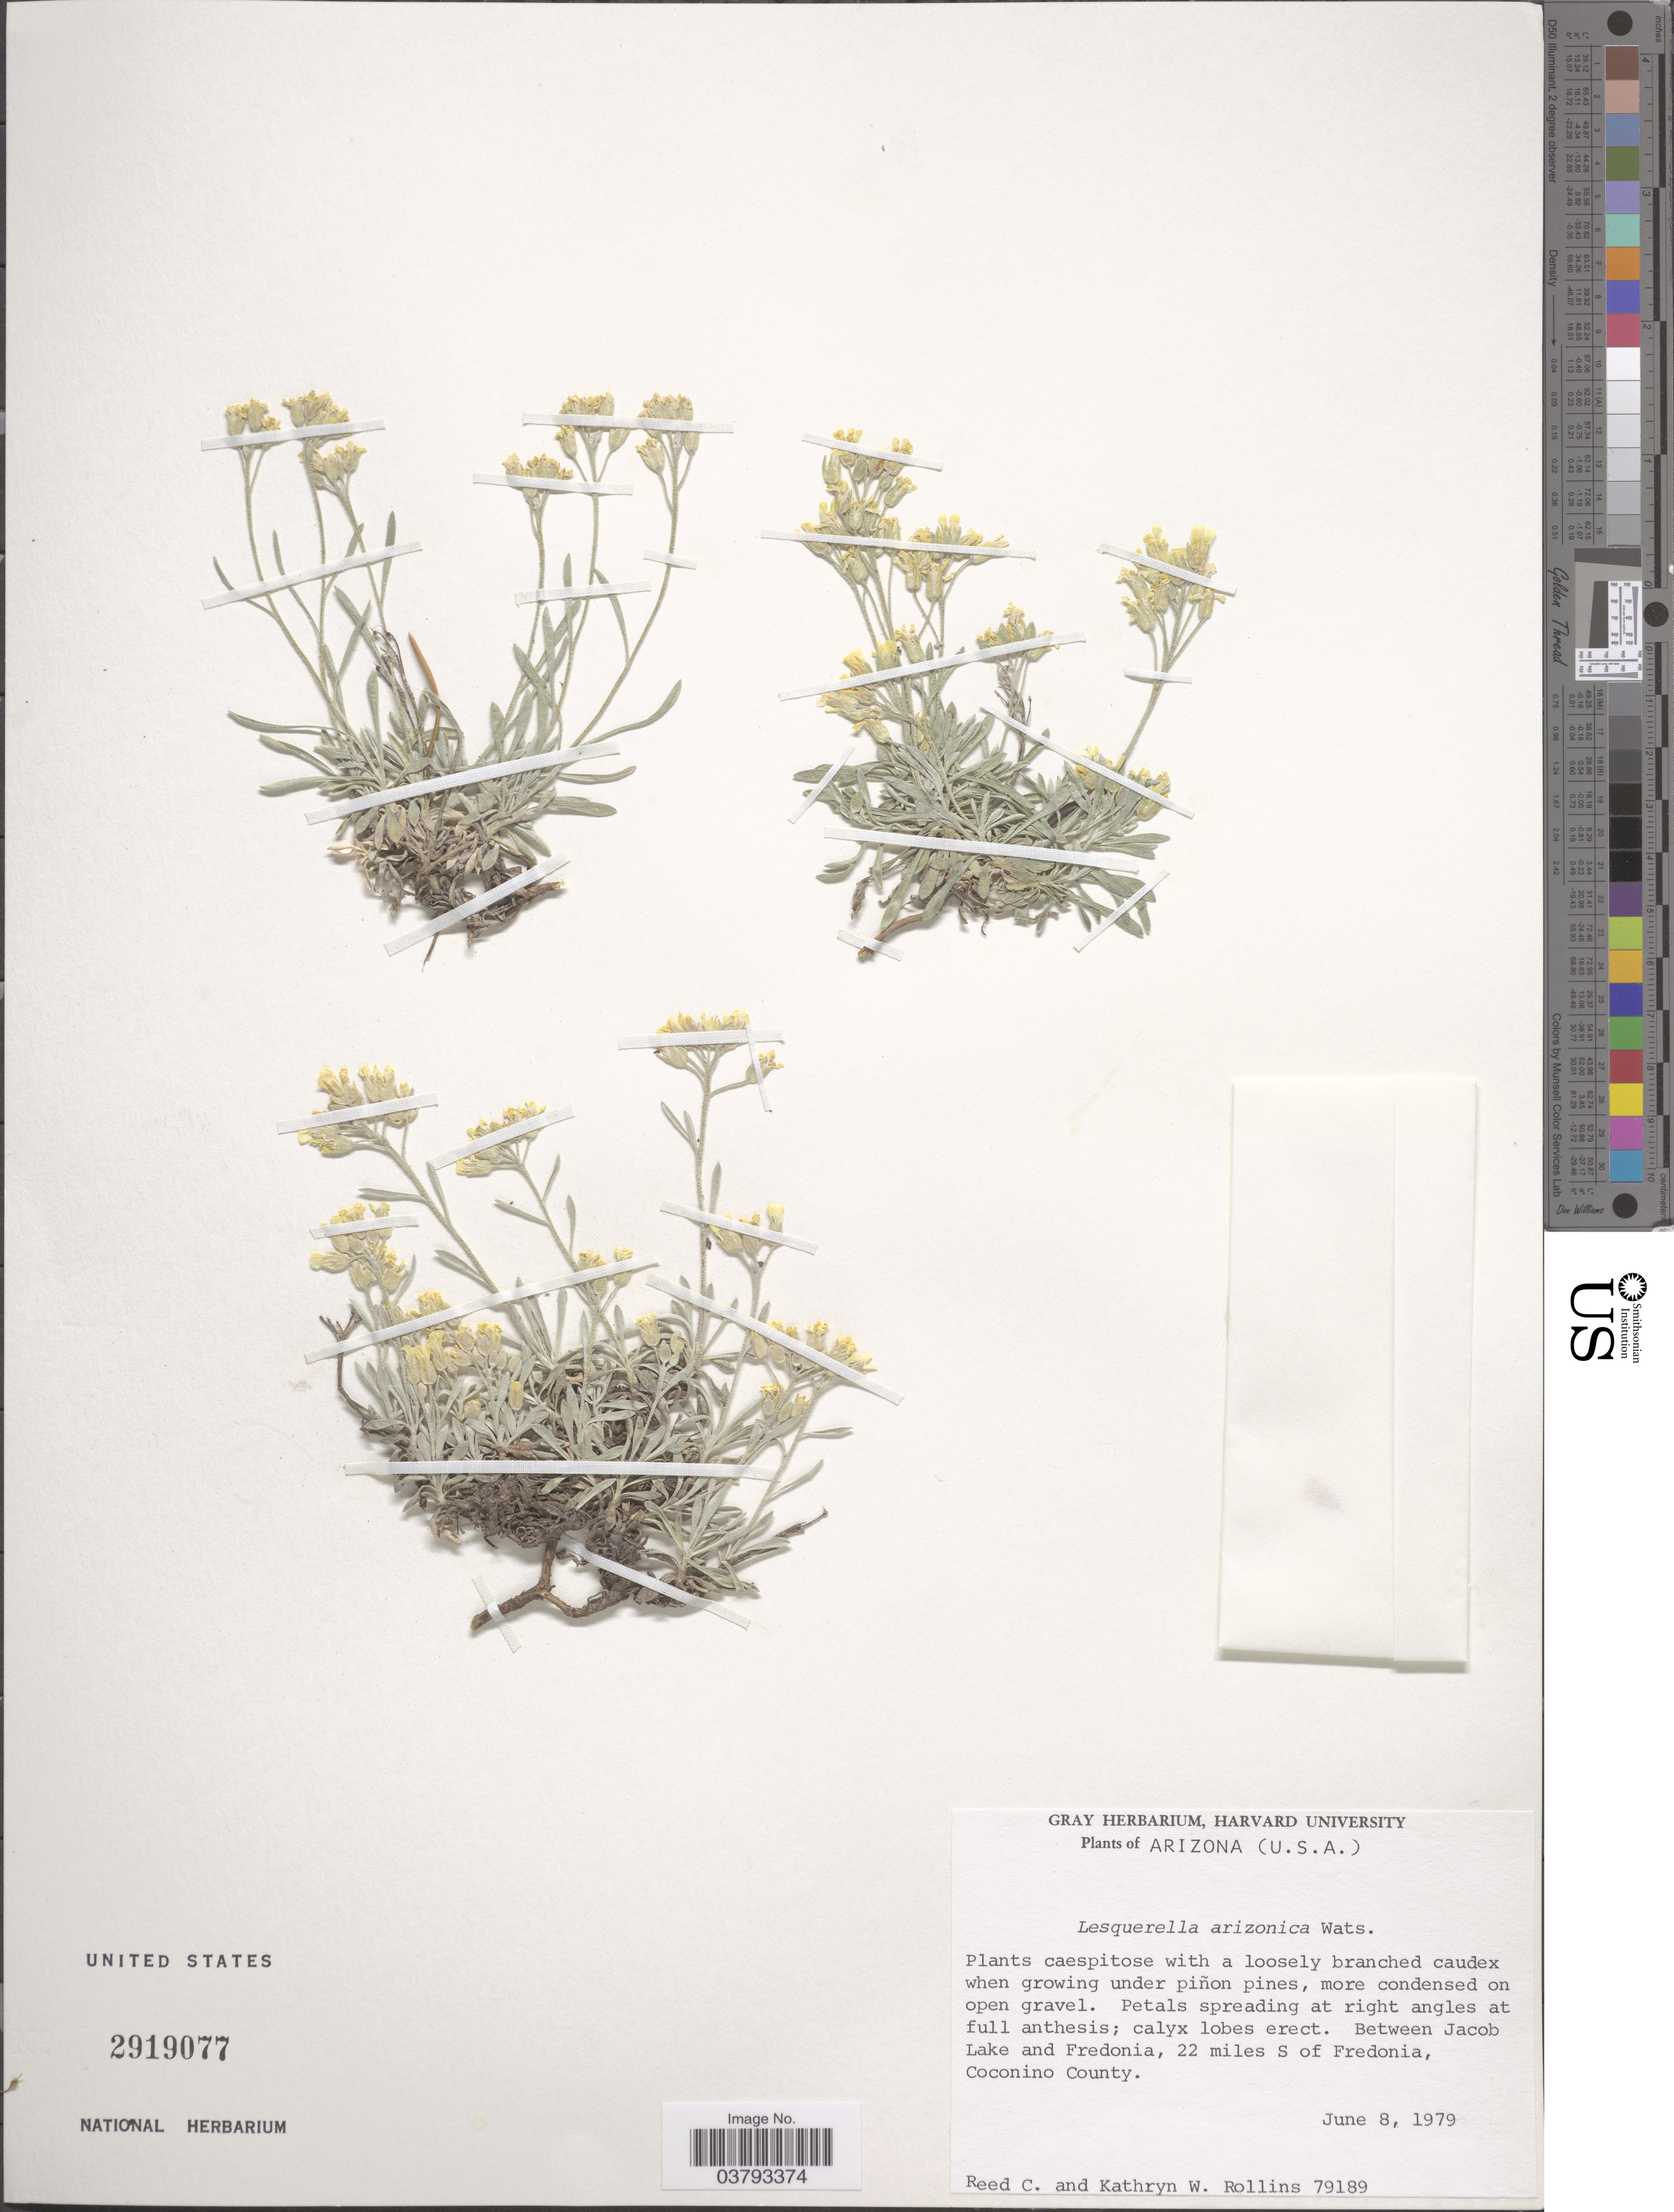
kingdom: Plantae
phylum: Tracheophyta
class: Magnoliopsida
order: Brassicales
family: Brassicaceae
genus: Lesquerella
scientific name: Lesquerella arizonica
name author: S. Watson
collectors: R. C. Rollins & K. W. Rollins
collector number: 79189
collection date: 1979-06-08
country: United States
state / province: Arizona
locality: Between Jacob Lake and Fredonia, 22 miles S of Fredonia. Coconino County.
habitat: growing under pinon-pines, more condensed on open gravel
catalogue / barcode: US 2919077